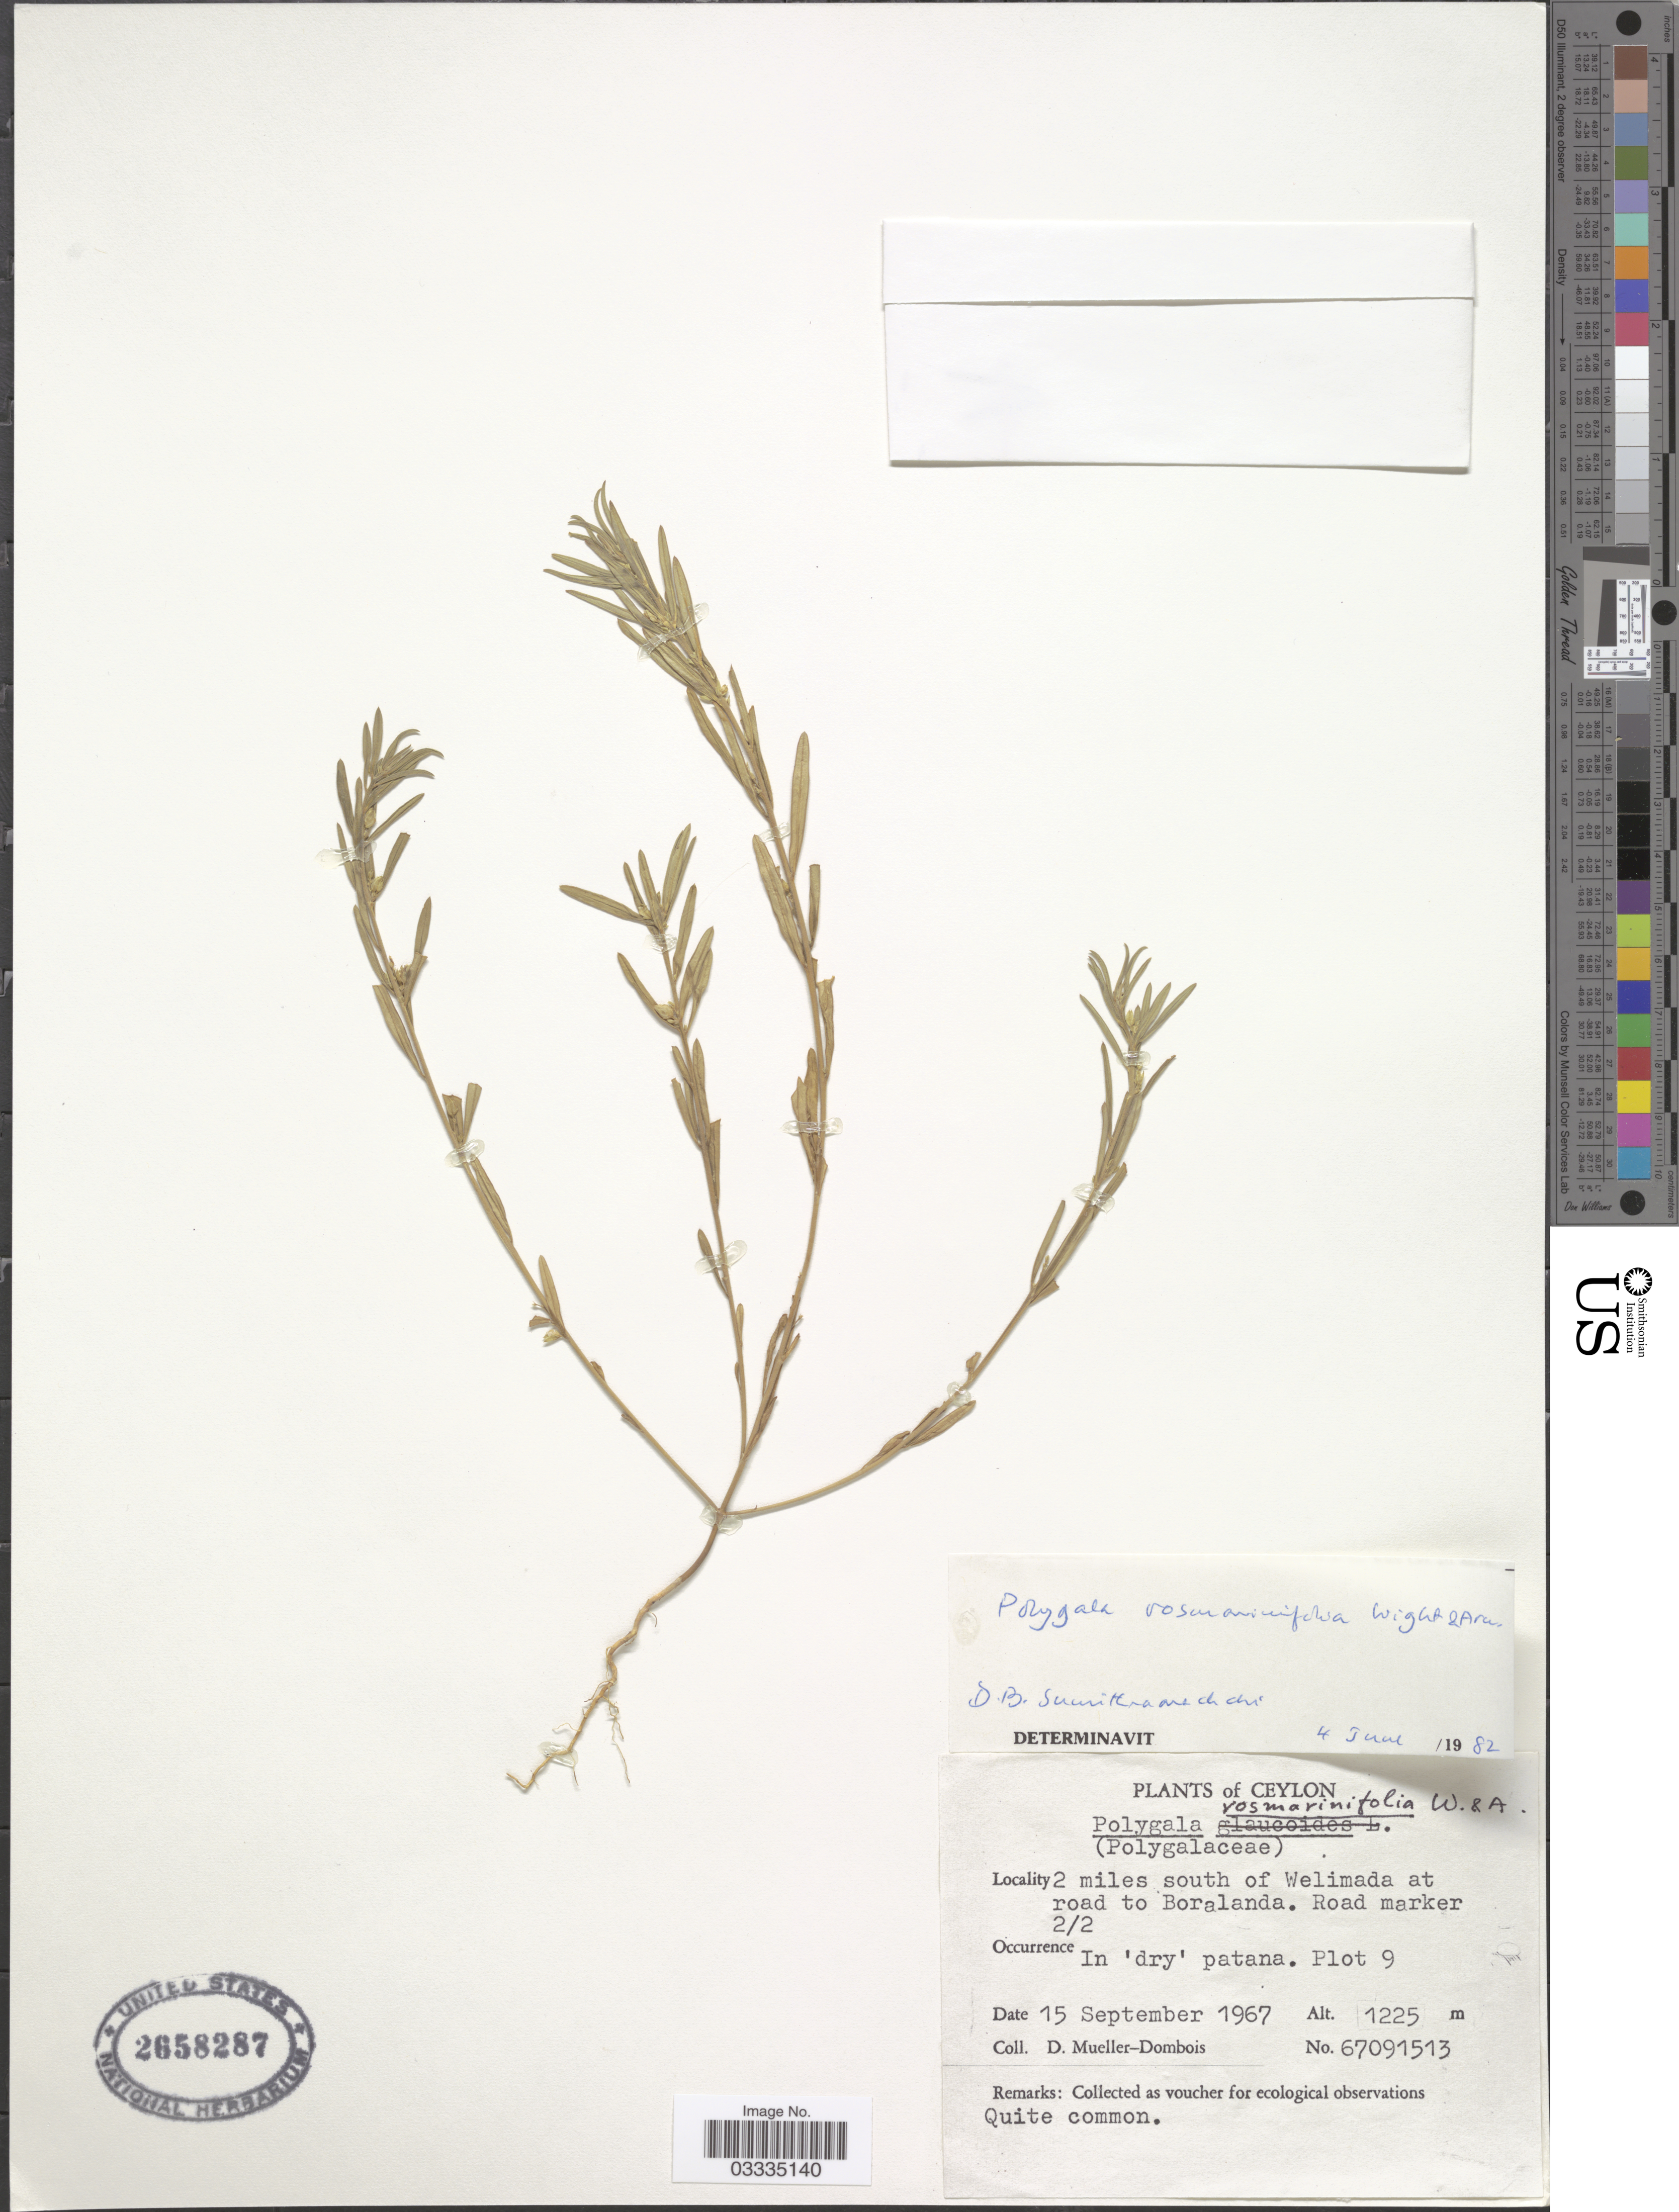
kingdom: Plantae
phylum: Tracheophyta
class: Magnoliopsida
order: Fabales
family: Polygalaceae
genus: Polygala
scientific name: Polygala rosmarinifolia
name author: Wight & Arn.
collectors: D. Mueller-Dombois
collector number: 67091513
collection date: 1967-09-15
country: Sri Lanka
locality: Ceylon. 2 miles south of Welimada at road to Boralanda. Road marker 2/2. In 'dry' patana. Plot 9.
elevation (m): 1225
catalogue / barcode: US 2658287